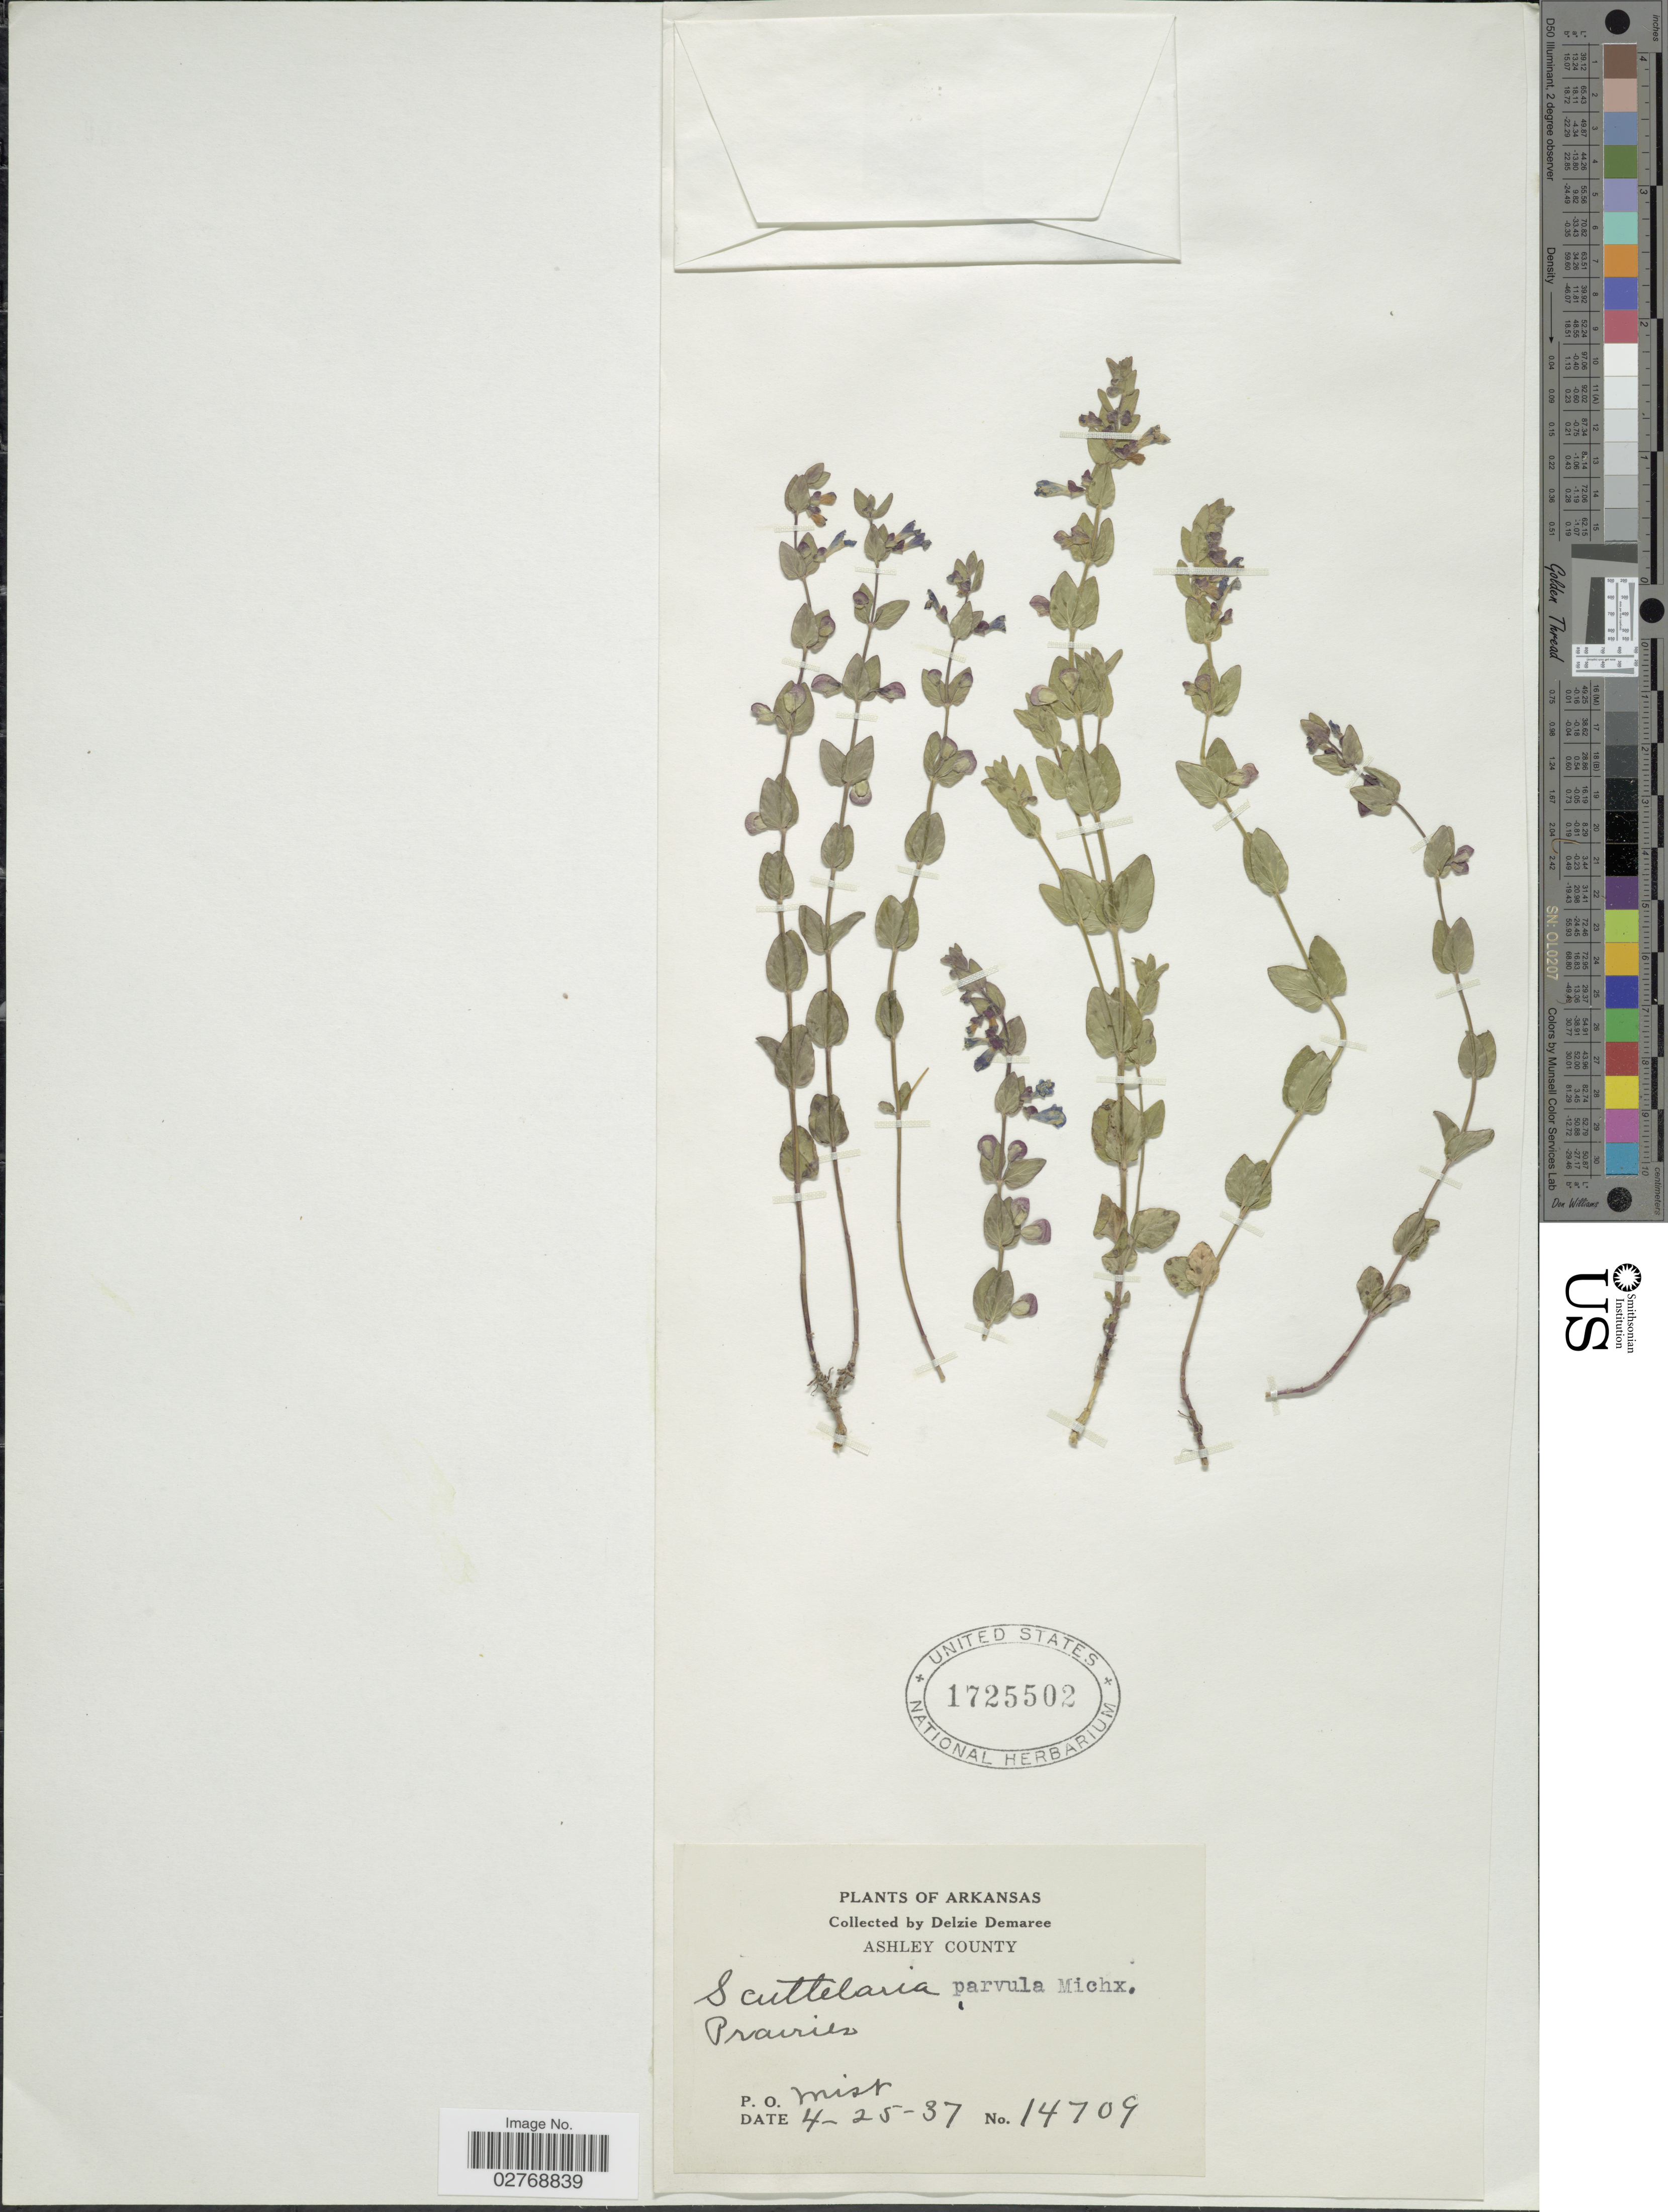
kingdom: Plantae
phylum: Tracheophyta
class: Magnoliopsida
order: Lamiales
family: Lamiaceae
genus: Scutellaria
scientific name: Scutellaria parvula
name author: Michx.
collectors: D. Demaree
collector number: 14709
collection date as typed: Transcribed d/m/y: 25/4/37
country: United States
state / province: Arkansas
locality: Ashley County. P. O. Mist.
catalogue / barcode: US 1725502